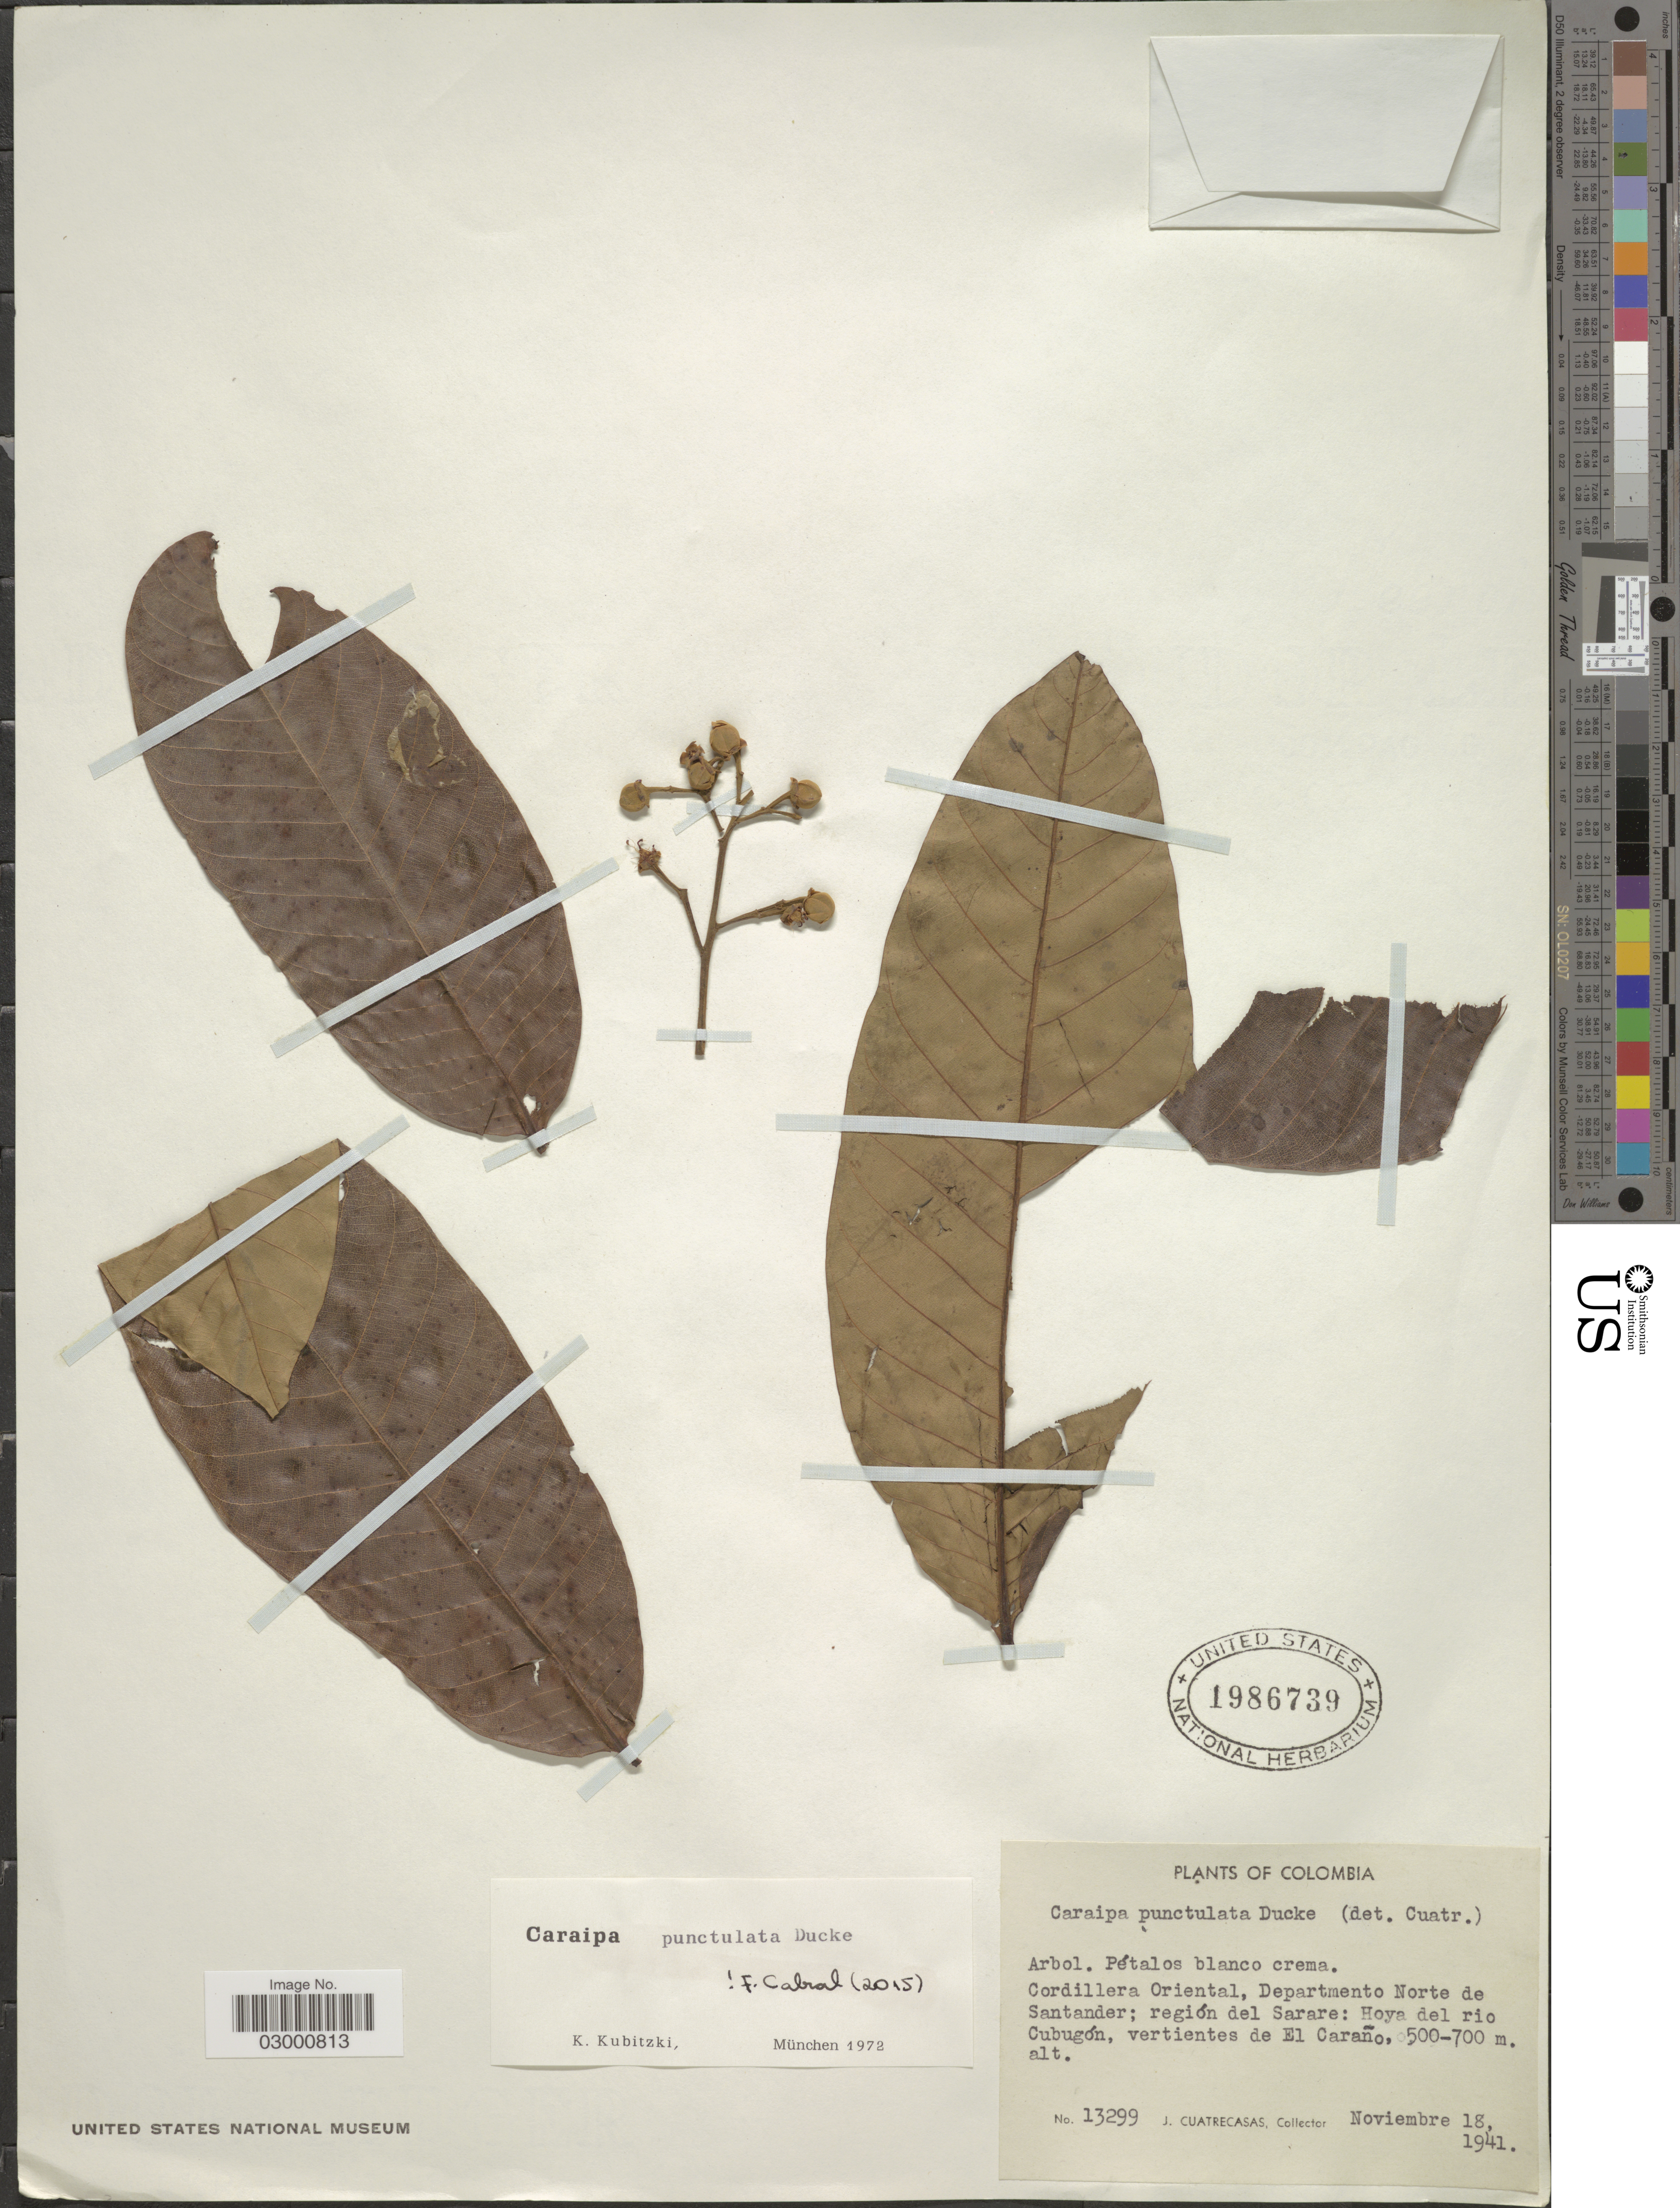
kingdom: Plantae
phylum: Tracheophyta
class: Magnoliopsida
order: Malpighiales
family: Calophyllaceae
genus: Caraipa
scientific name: Caraipa punctulata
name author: Ducke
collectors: J. Cuatrecasas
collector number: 13299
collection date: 1941-11-18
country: Colombia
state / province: Norte de Santander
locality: Cordillera Oriental, Departamento Norte de Santander; región del Sarare: Hoya del rio Cubugón, vertientes de El Caraño.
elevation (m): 500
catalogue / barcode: US 1986739